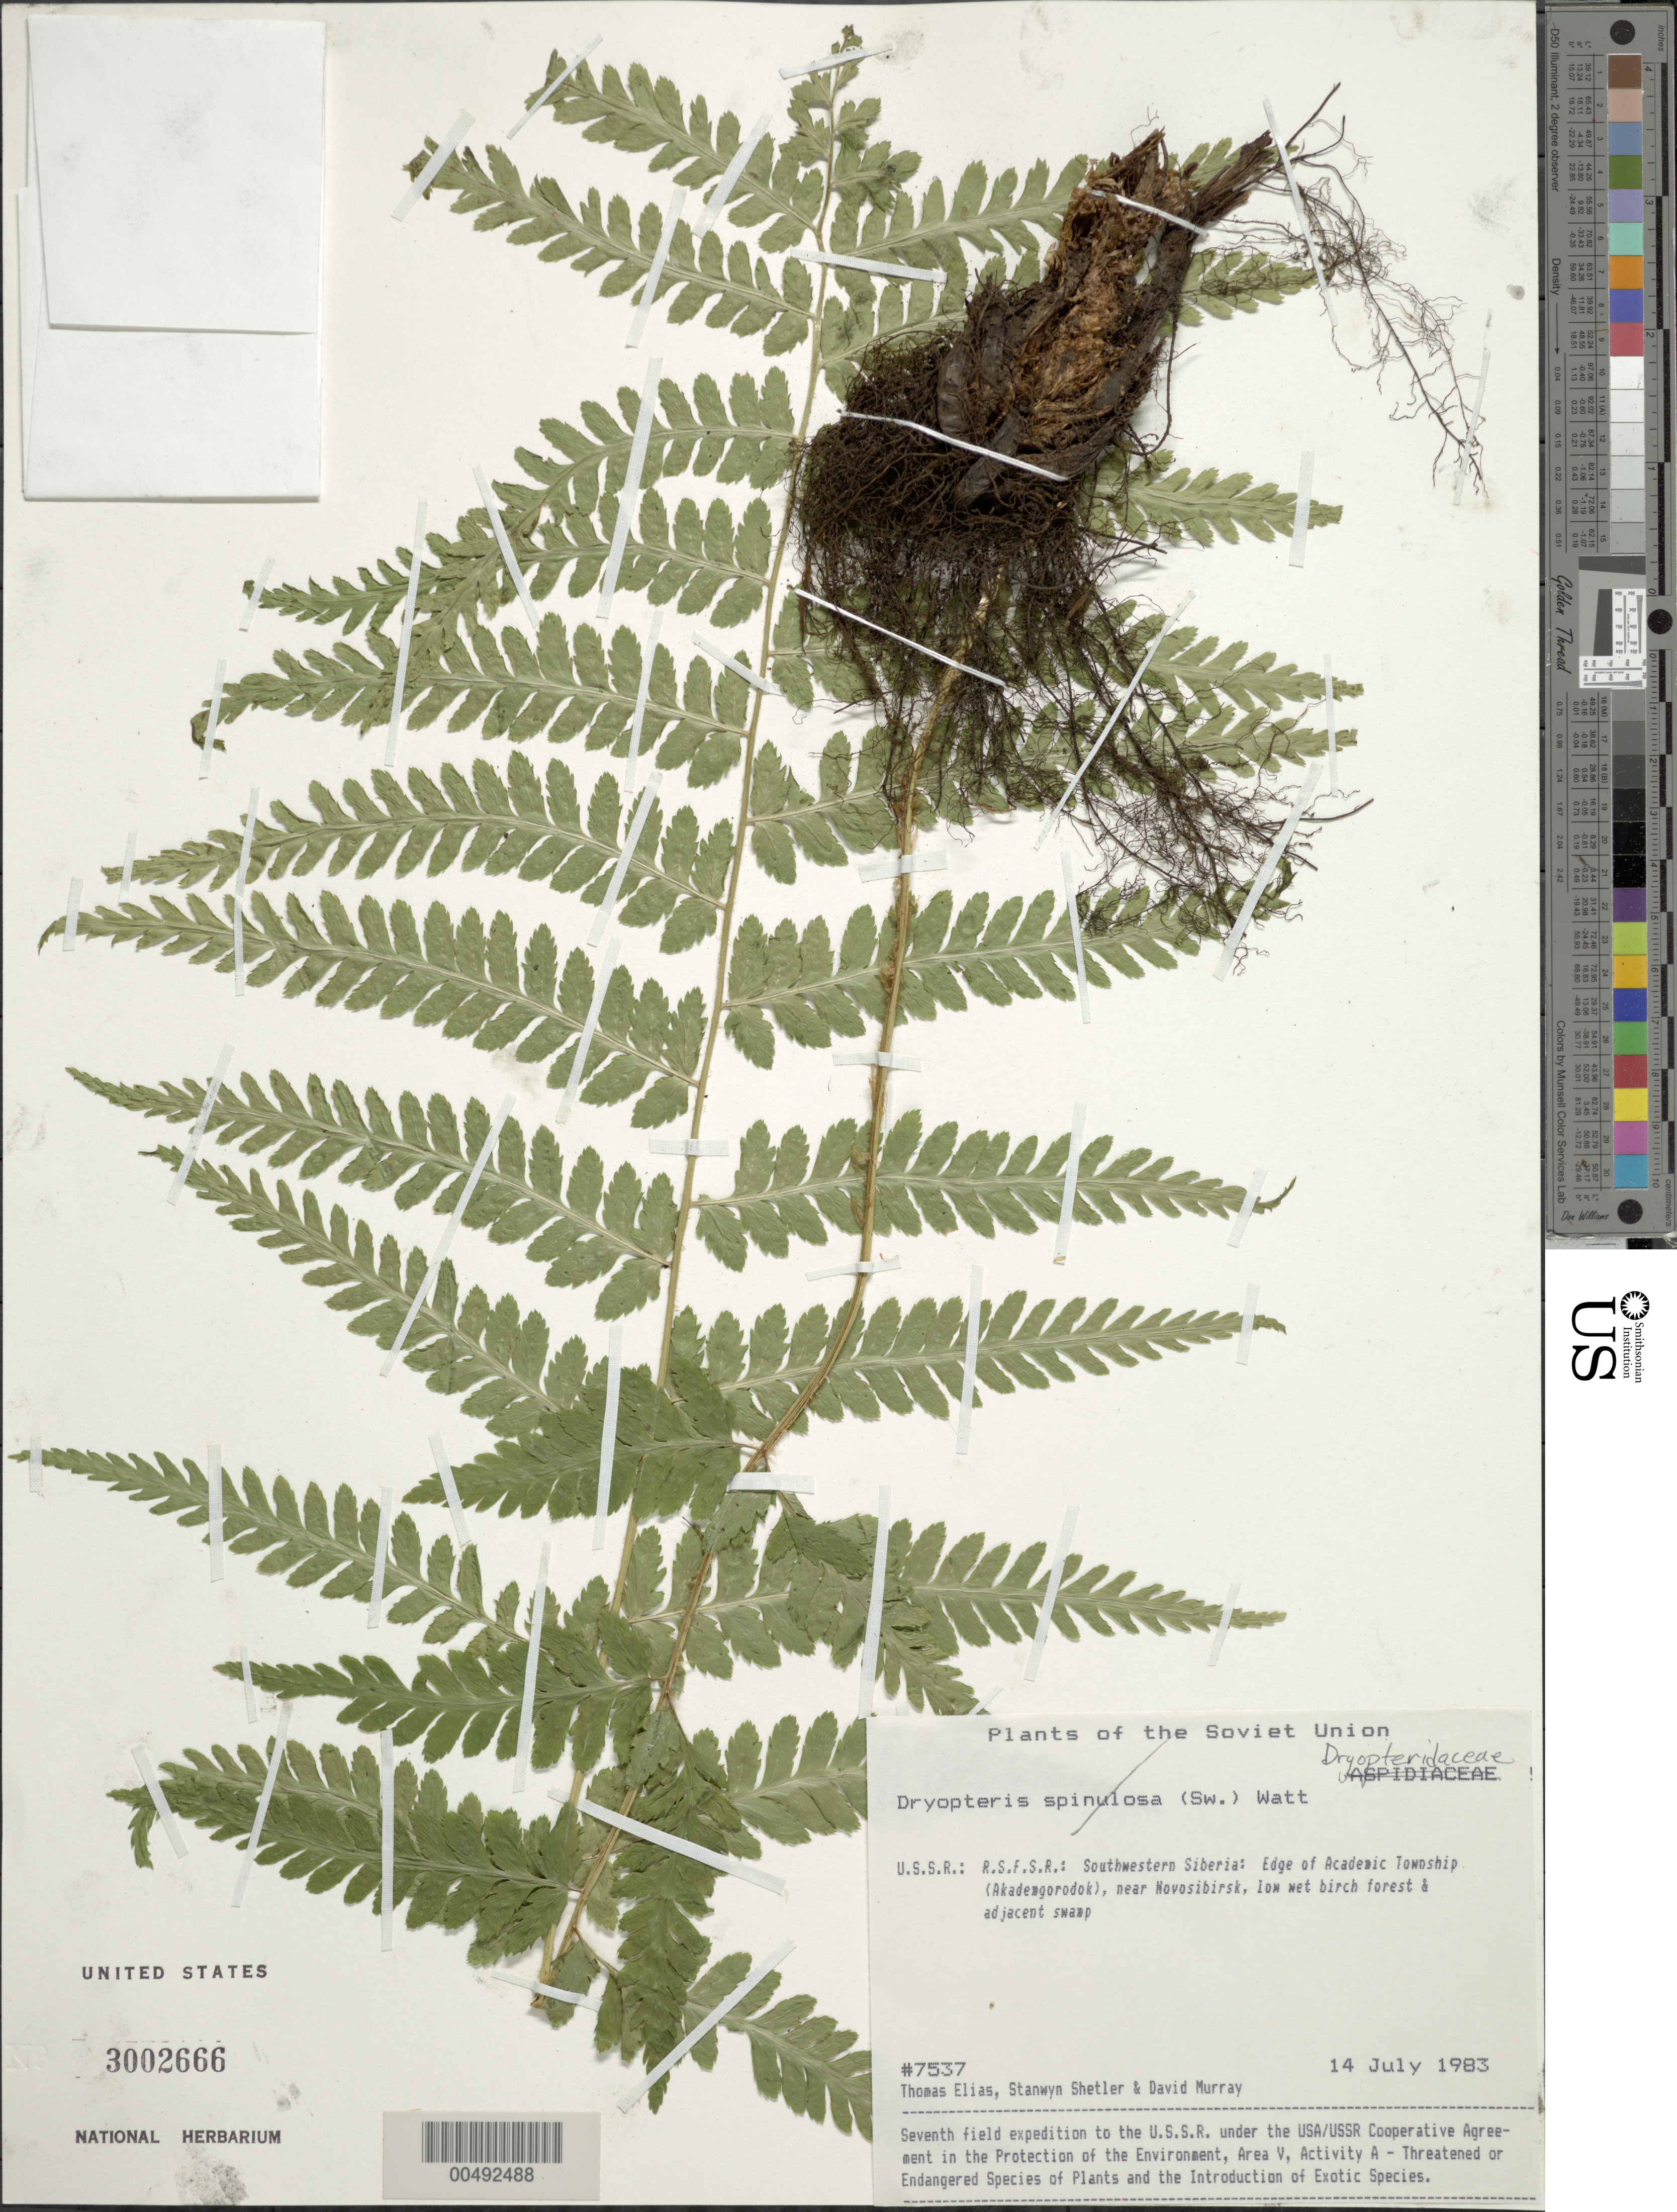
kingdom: Plantae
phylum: Tracheophyta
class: Polypodiopsida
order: Polypodiales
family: Dryopteridaceae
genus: Dryopteris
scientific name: Dryopteris sp.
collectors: T. Elias, S. Shetler & D. F. Murray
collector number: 7537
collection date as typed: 14 Jul 1983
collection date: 1983-07-14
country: Russian Federation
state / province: Novosibirsk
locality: edge of Academic Township (Akademgorodok), near Novosibirsk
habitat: low wet birch forest & adjacent swamp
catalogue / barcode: US 3002666